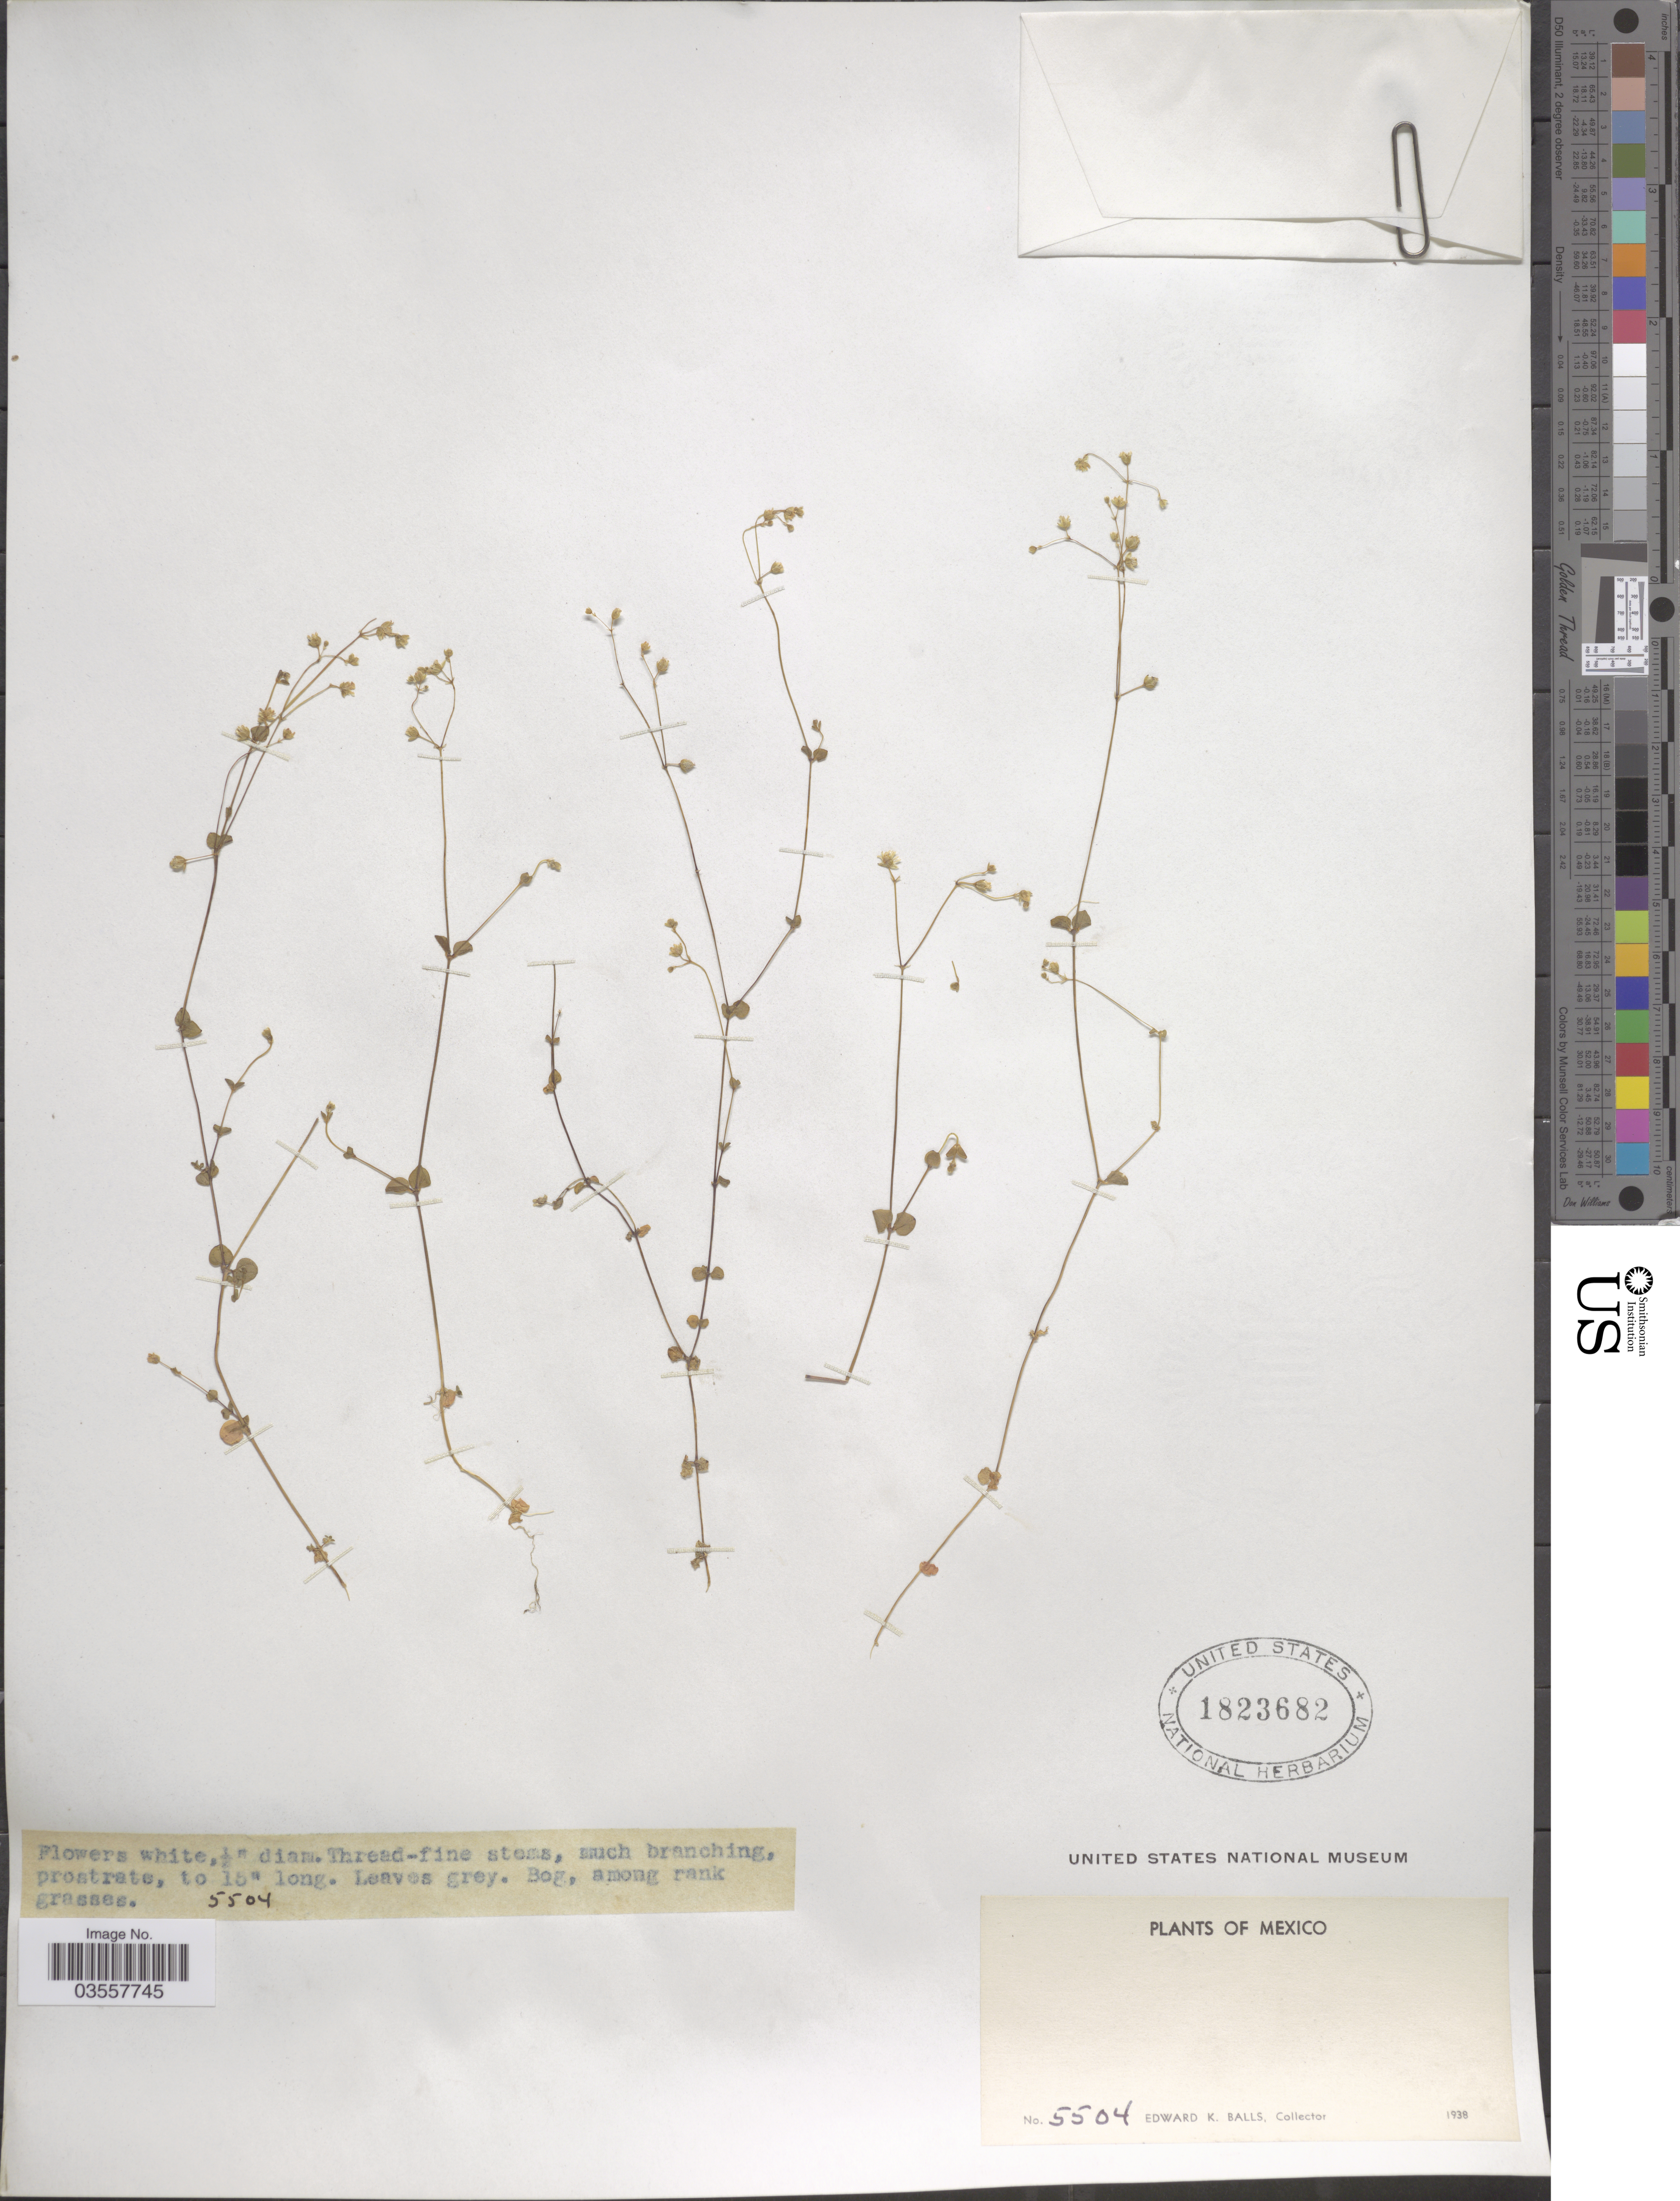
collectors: E. K. Balls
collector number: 5504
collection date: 1938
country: Mexico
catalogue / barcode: US 1823682